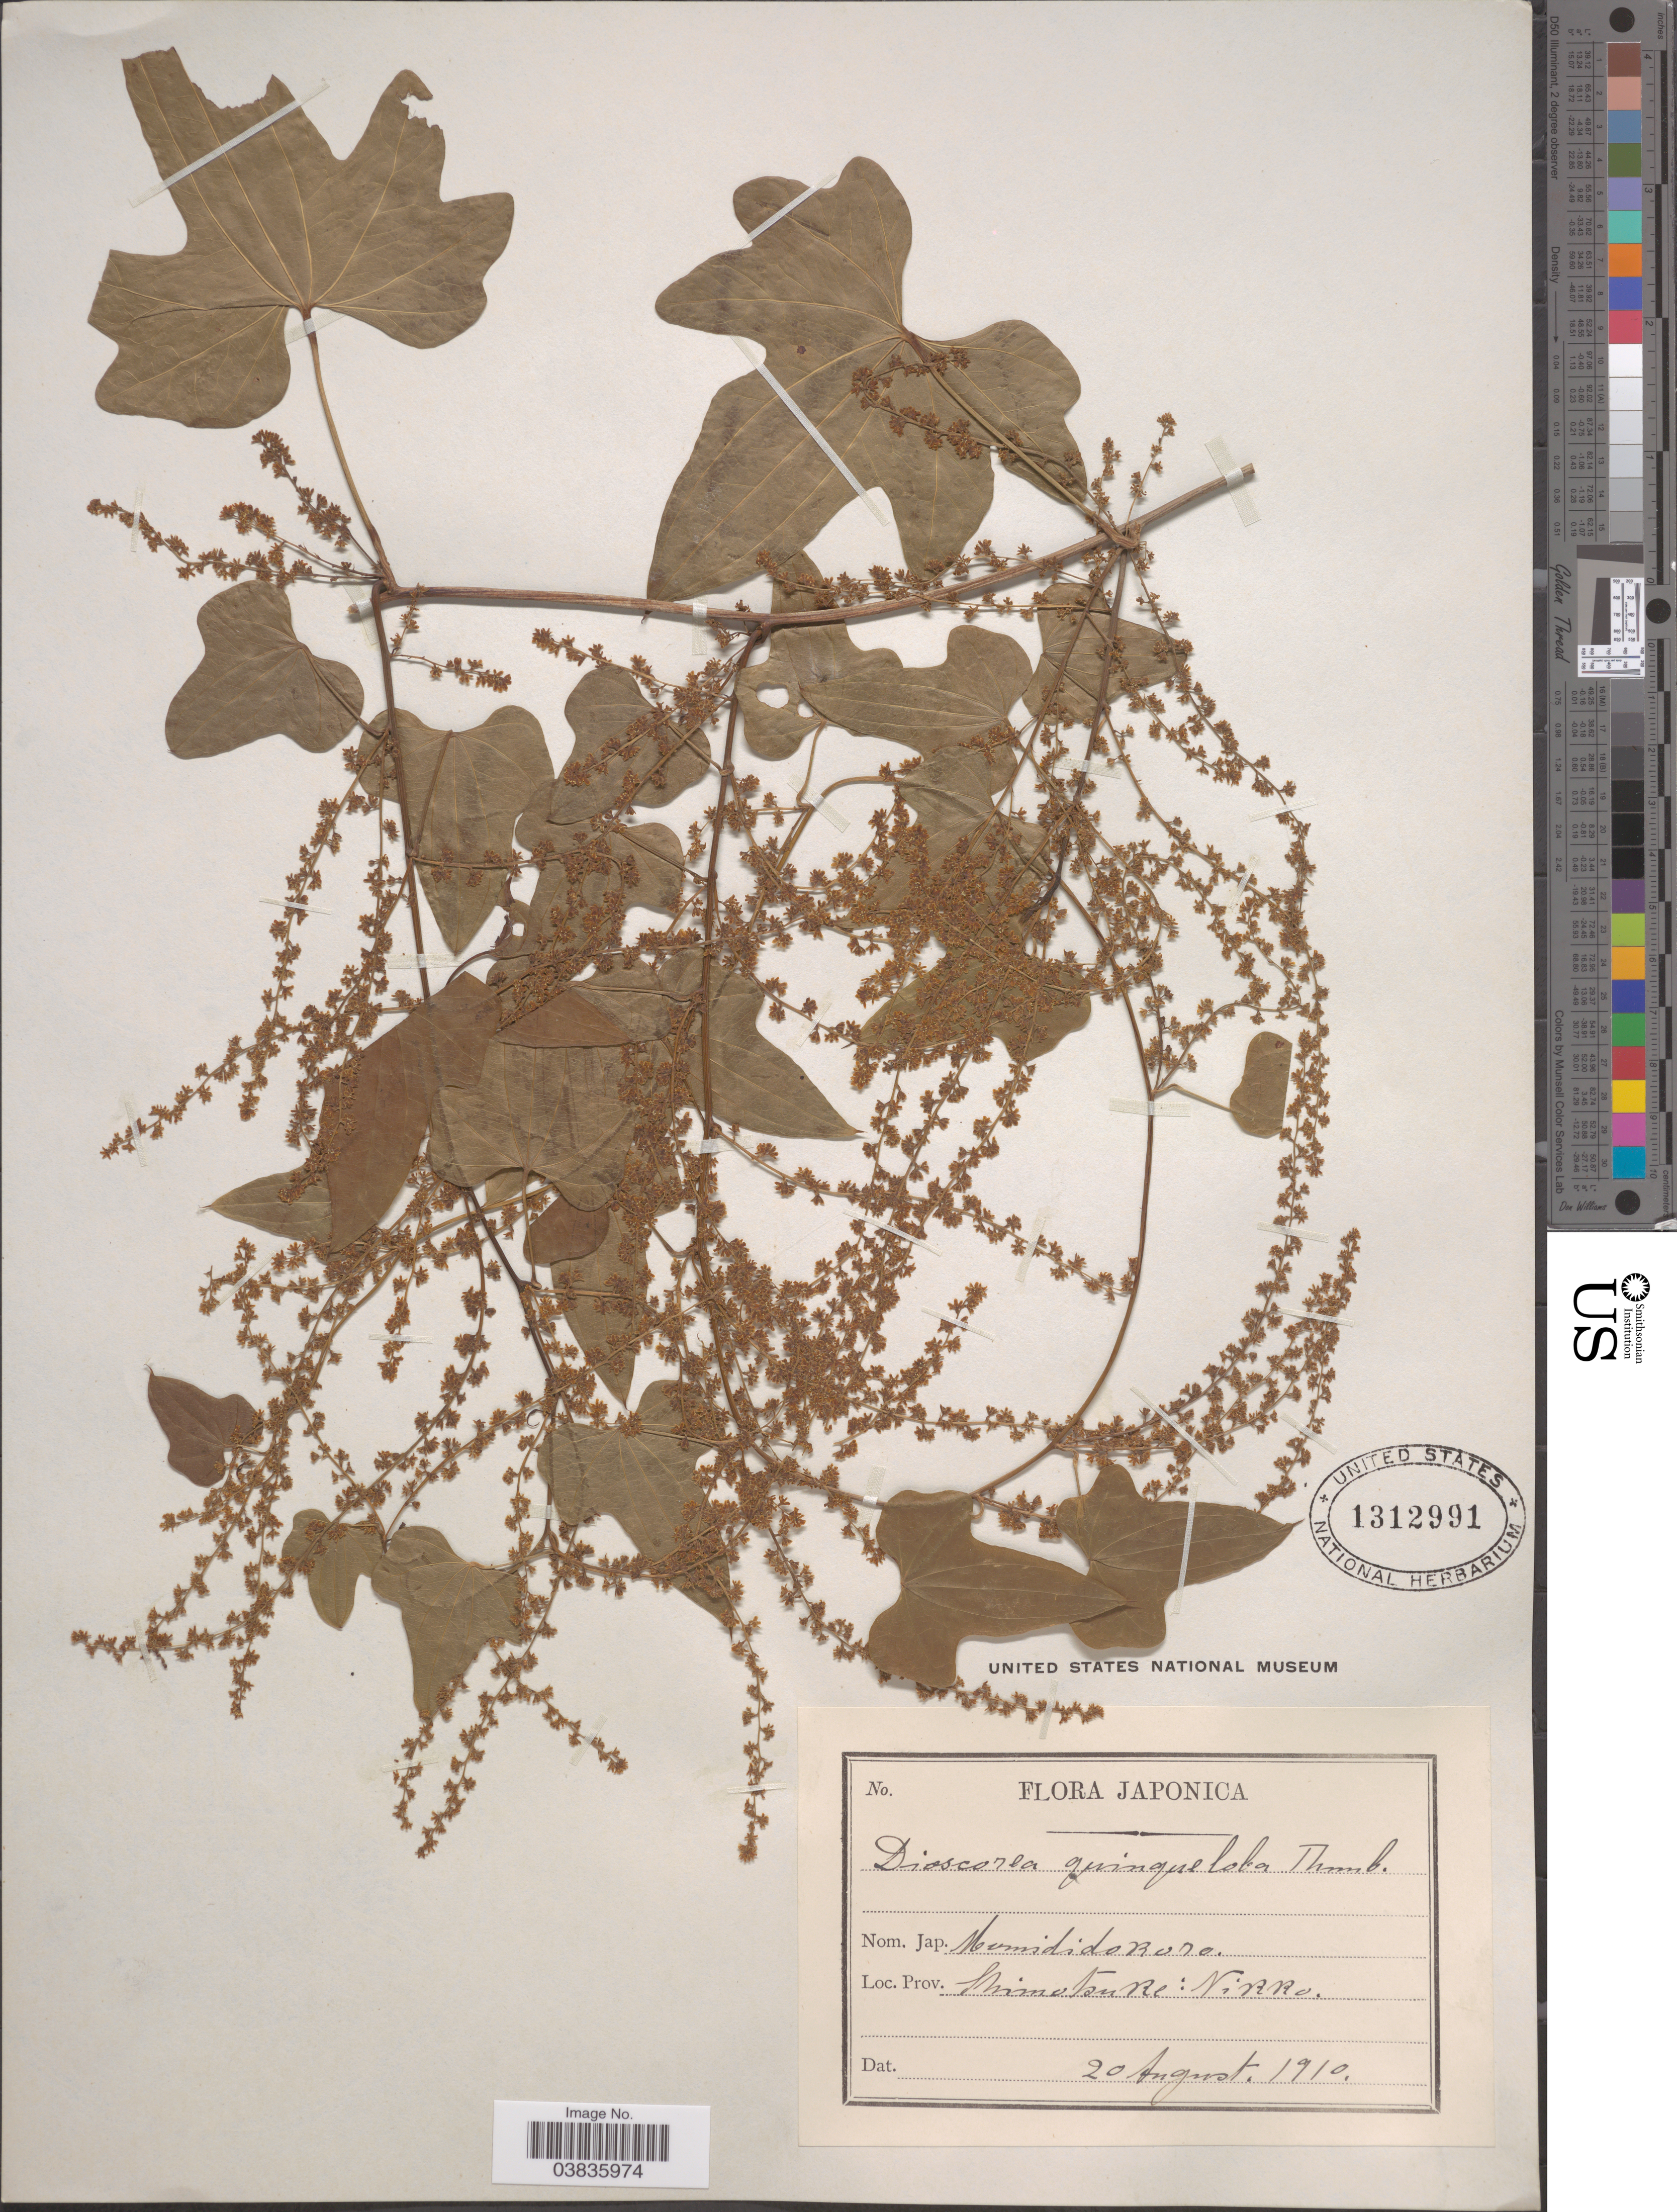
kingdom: Plantae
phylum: Tracheophyta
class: Liliopsida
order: Dioscoreales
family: Dioscoreaceae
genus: Dioscorea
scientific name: Dioscorea quinqueloba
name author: Thunb.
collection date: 1910-08-20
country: Japan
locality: Prov. Shimotsuke: Nikko.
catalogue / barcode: US 1312991